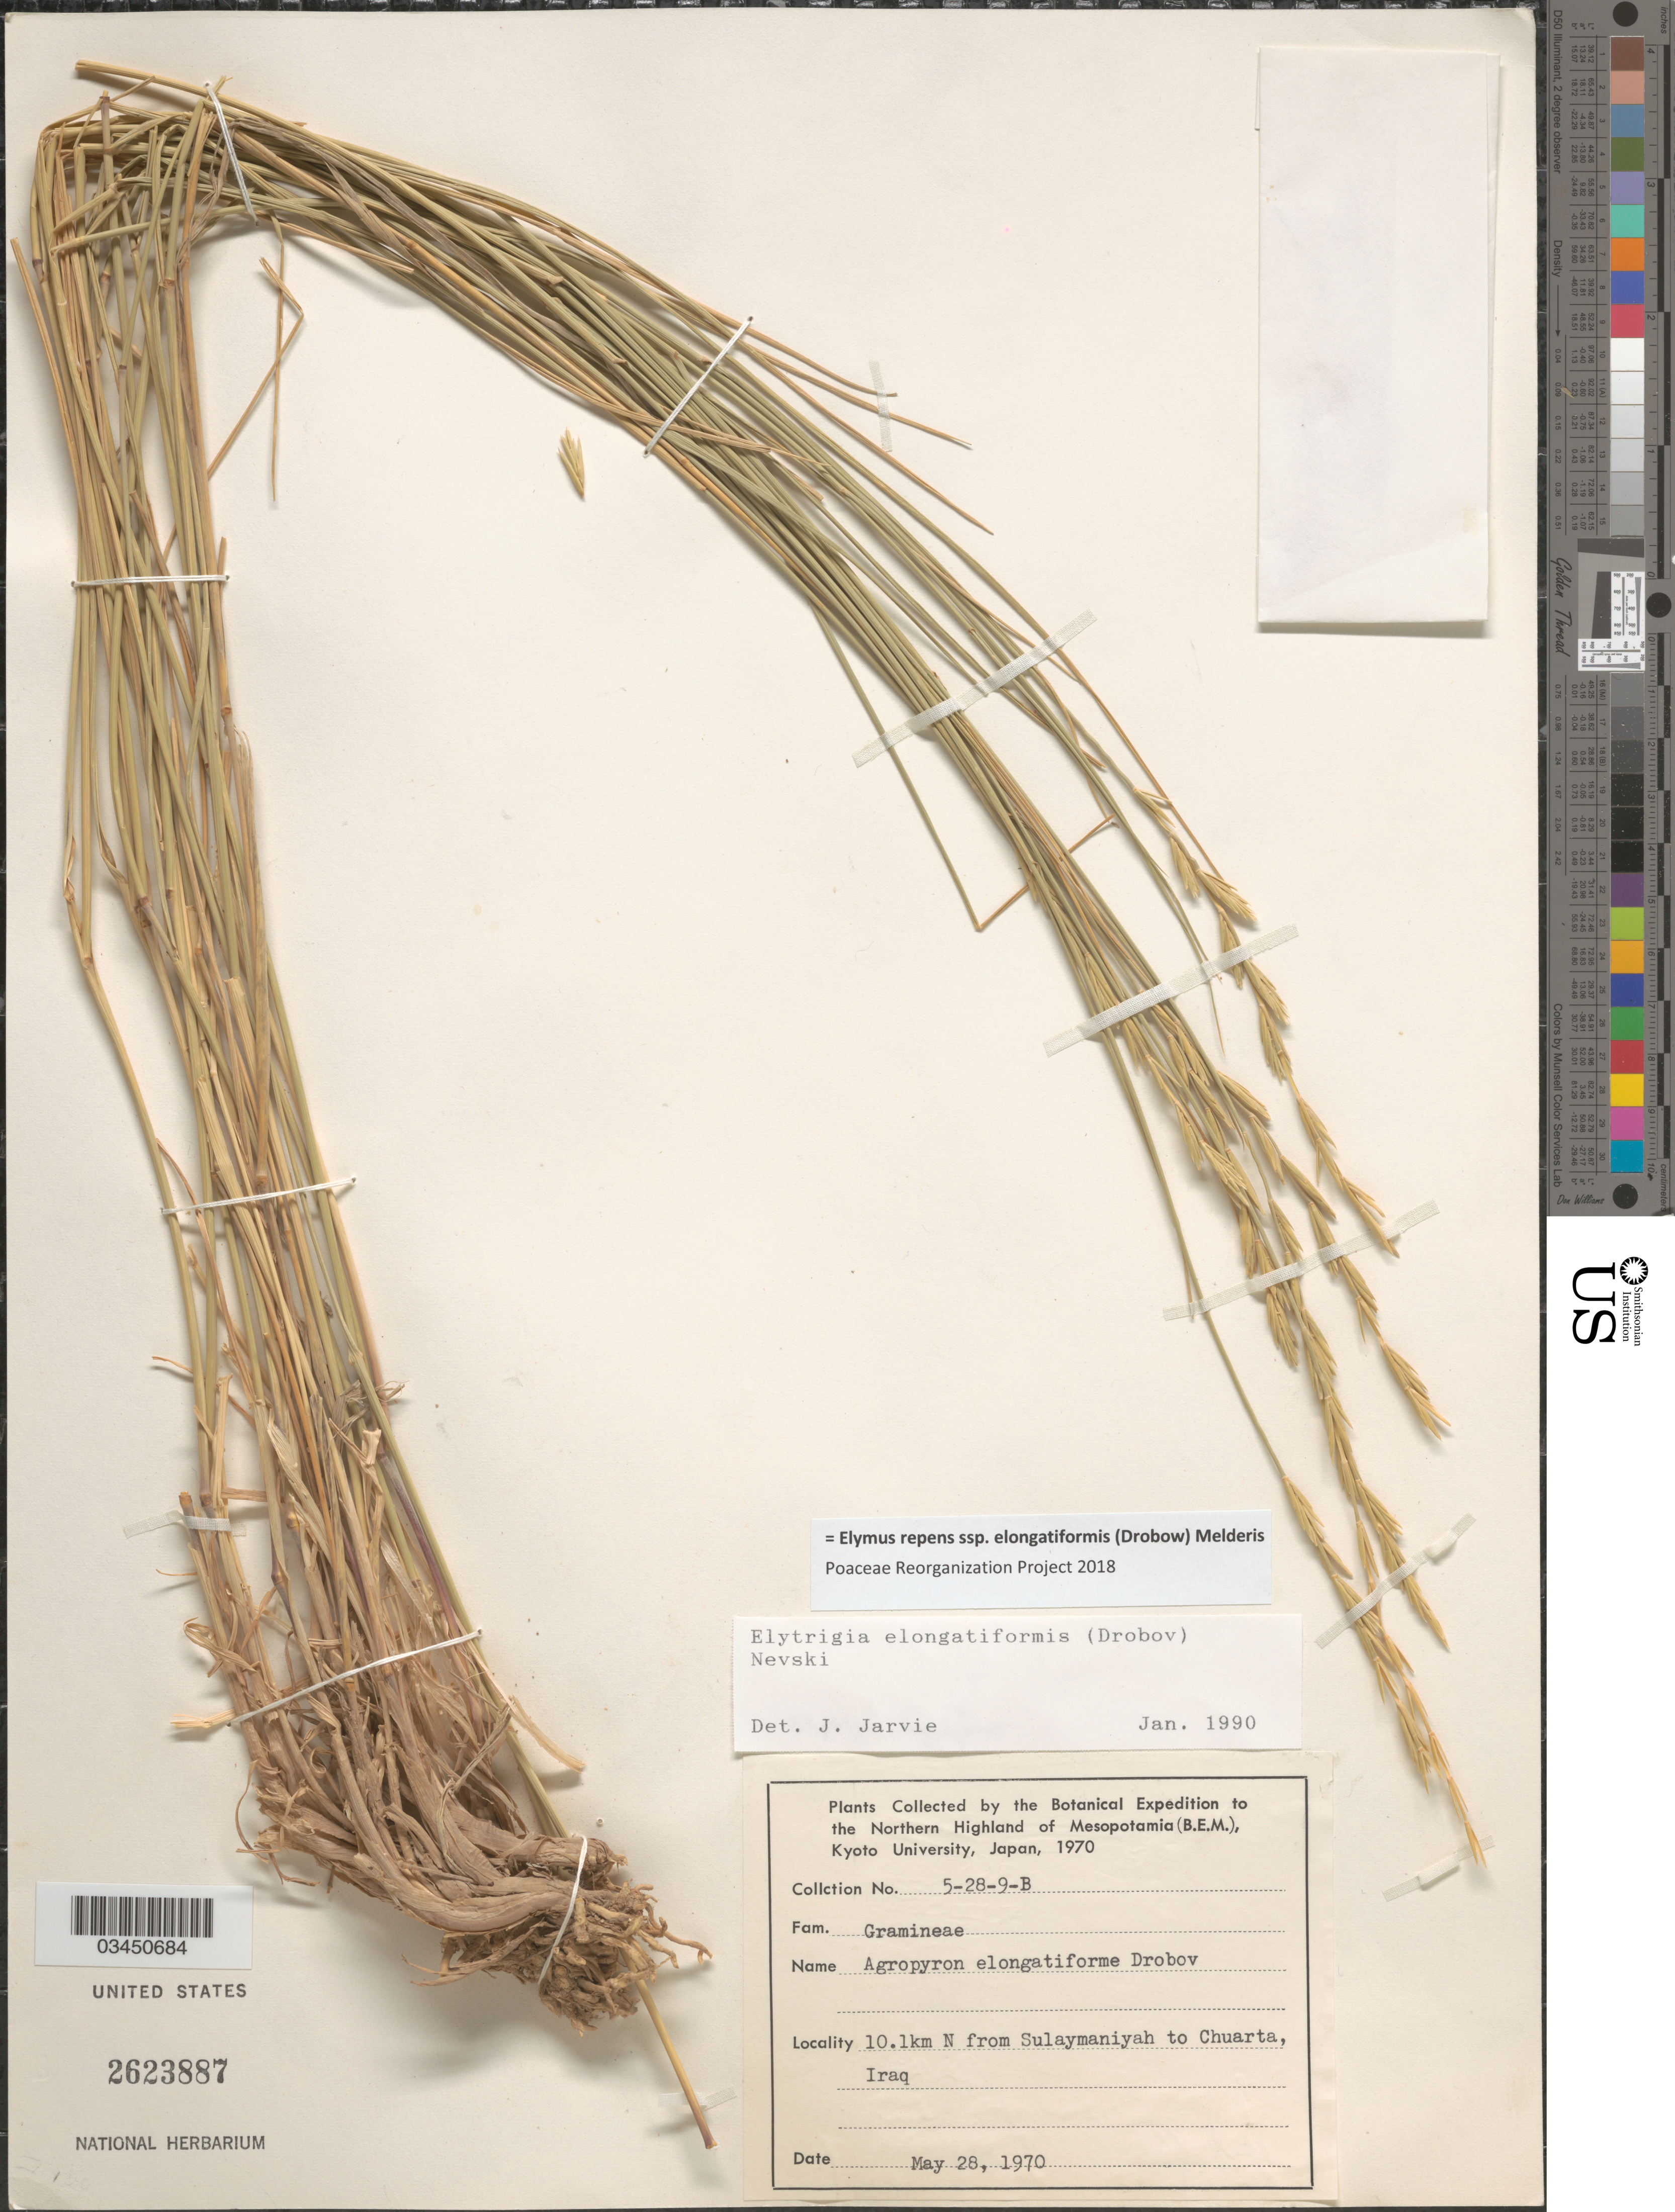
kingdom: Plantae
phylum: Tracheophyta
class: Liliopsida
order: Poales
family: Poaceae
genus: Elymus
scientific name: Elymus repens subsp. elongatiformis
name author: (Drobow) Melderis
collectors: Botanical Expedition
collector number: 5-28-9-B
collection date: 1970-05-28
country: Iraq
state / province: As Sulaymānīyah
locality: The Northern Highland of Mesopotamia (B.E.M.). 10.1km N from Sulaymaniyah to Chuarta.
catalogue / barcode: US 2623887